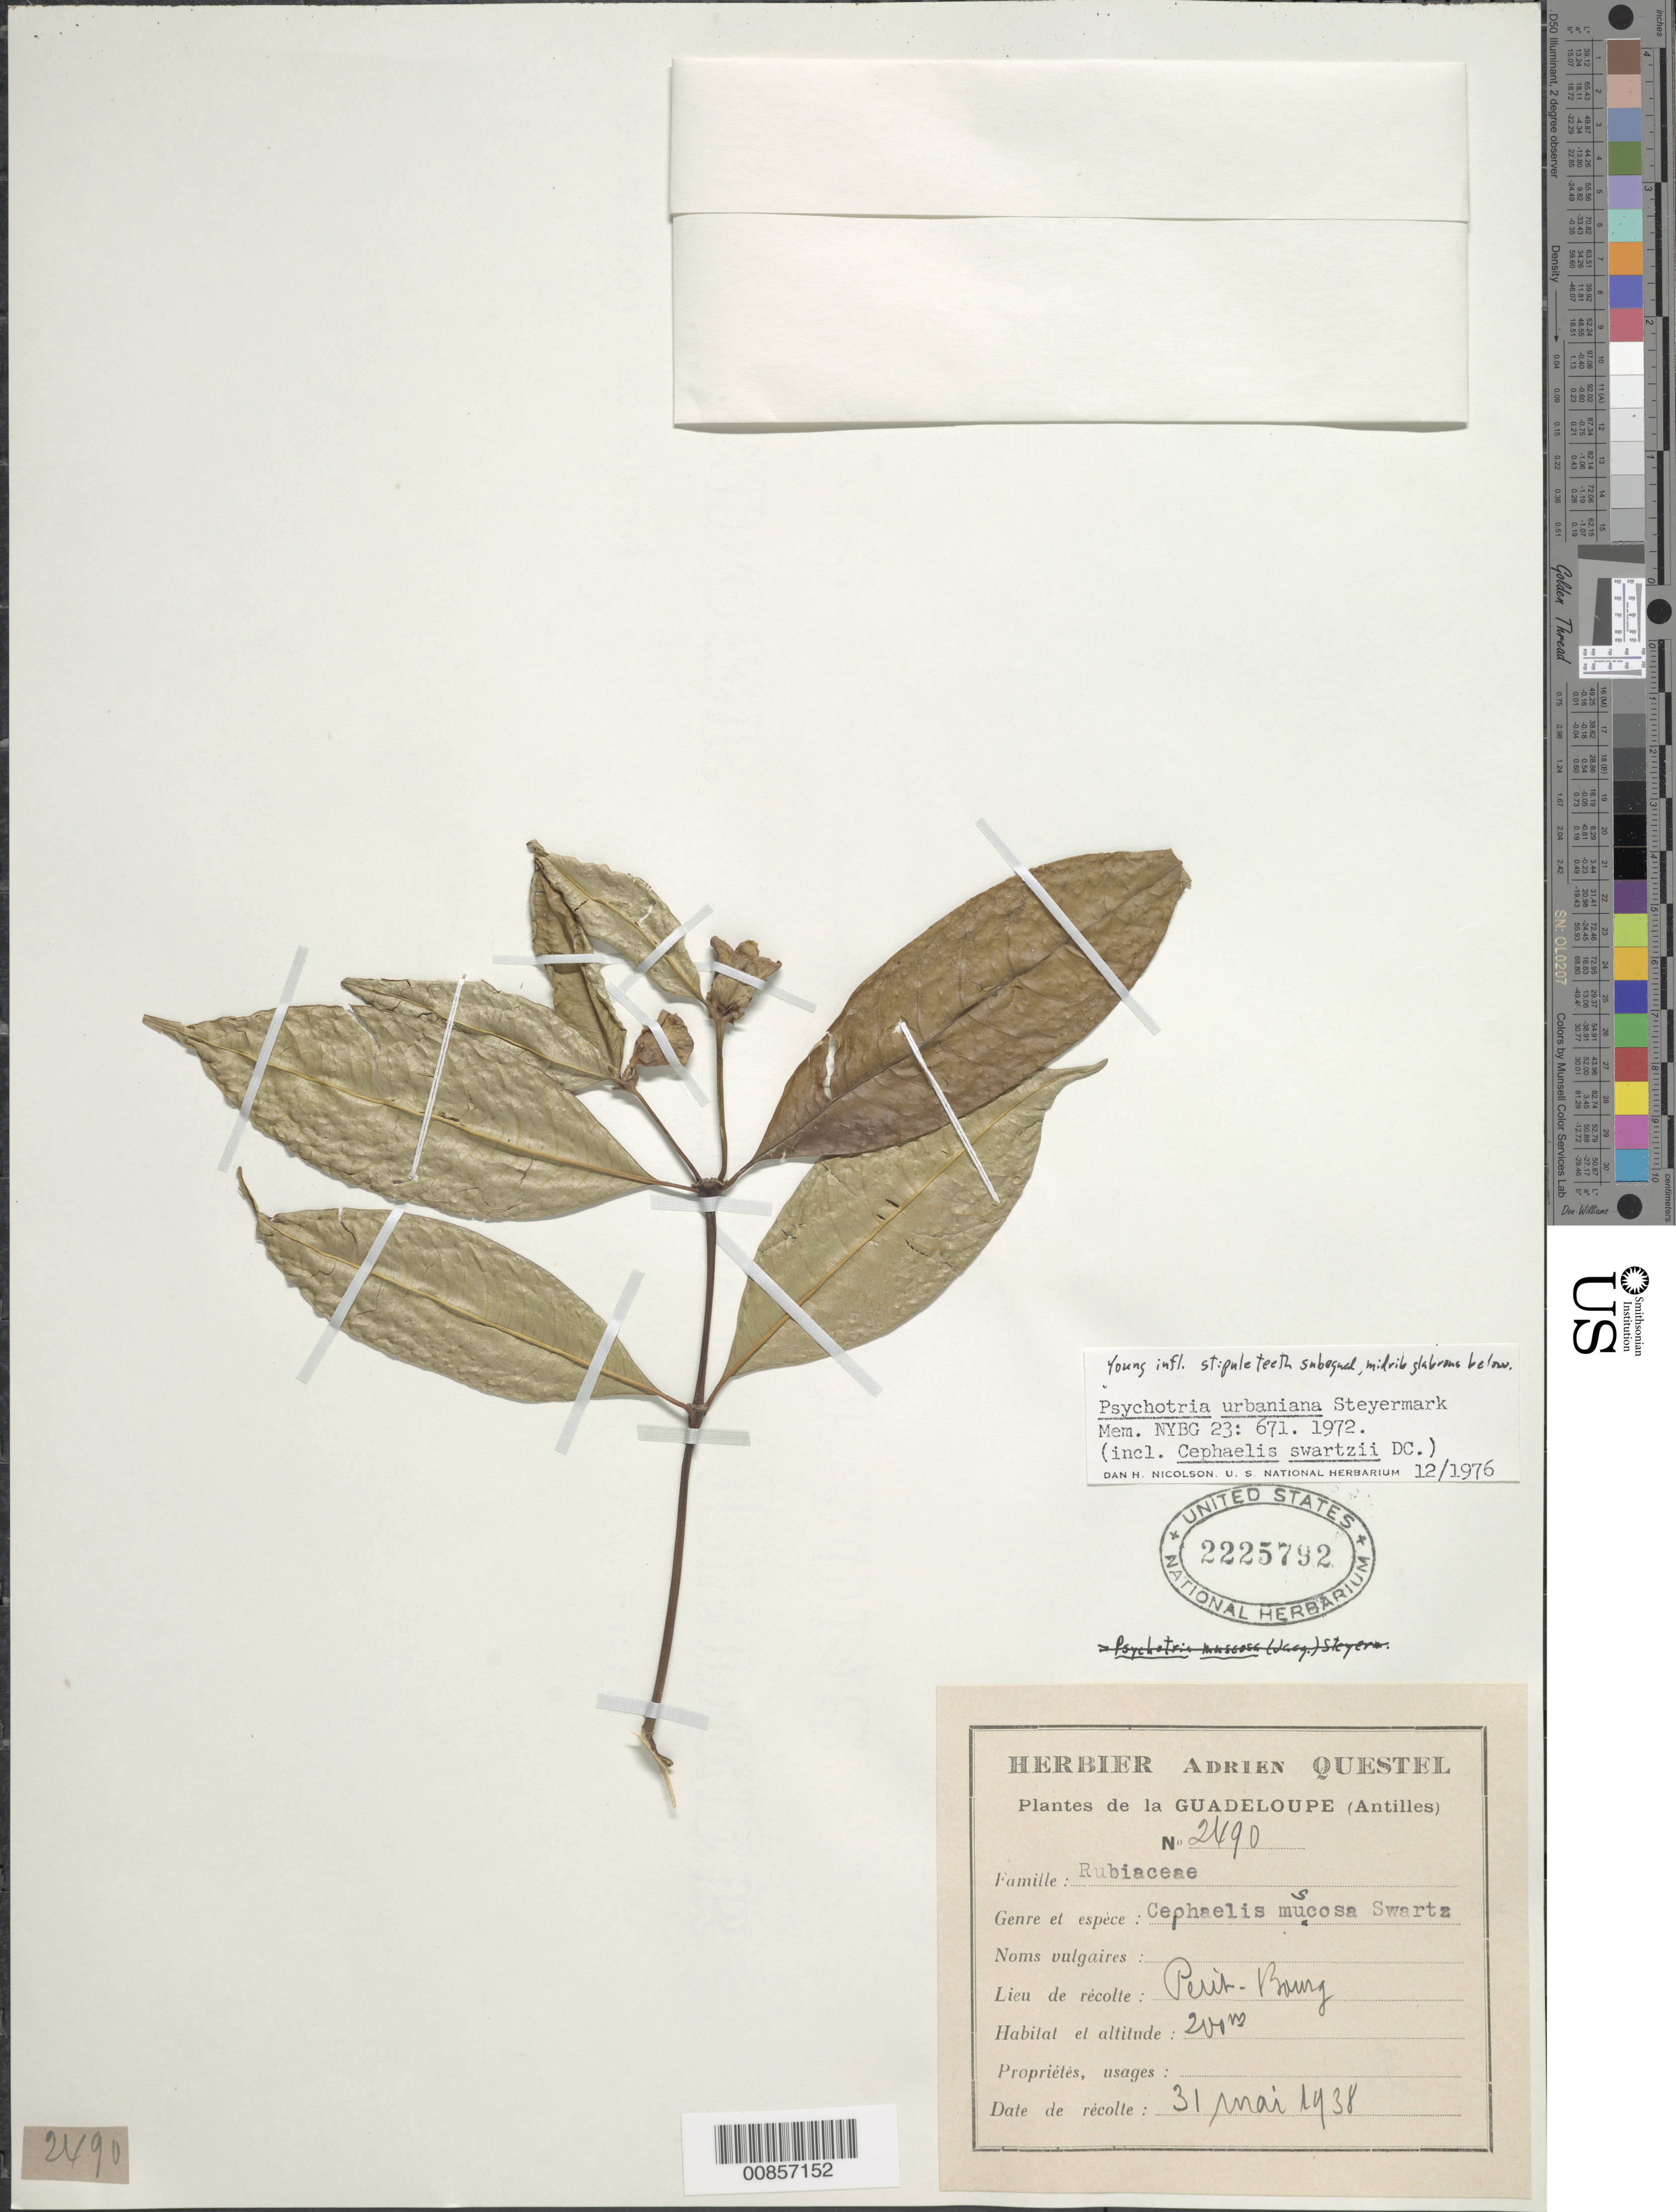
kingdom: Plantae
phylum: Tracheophyta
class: Magnoliopsida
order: Gentianales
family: Rubiaceae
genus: Psychotria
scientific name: Psychotria urbaniana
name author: Steyerm.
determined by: Nicolson, Dan H.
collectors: A. Questel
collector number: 2490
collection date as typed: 31 May 1938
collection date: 1938-05-31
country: Guadeloupe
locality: Petit - Bourg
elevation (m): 200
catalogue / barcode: US 2225792